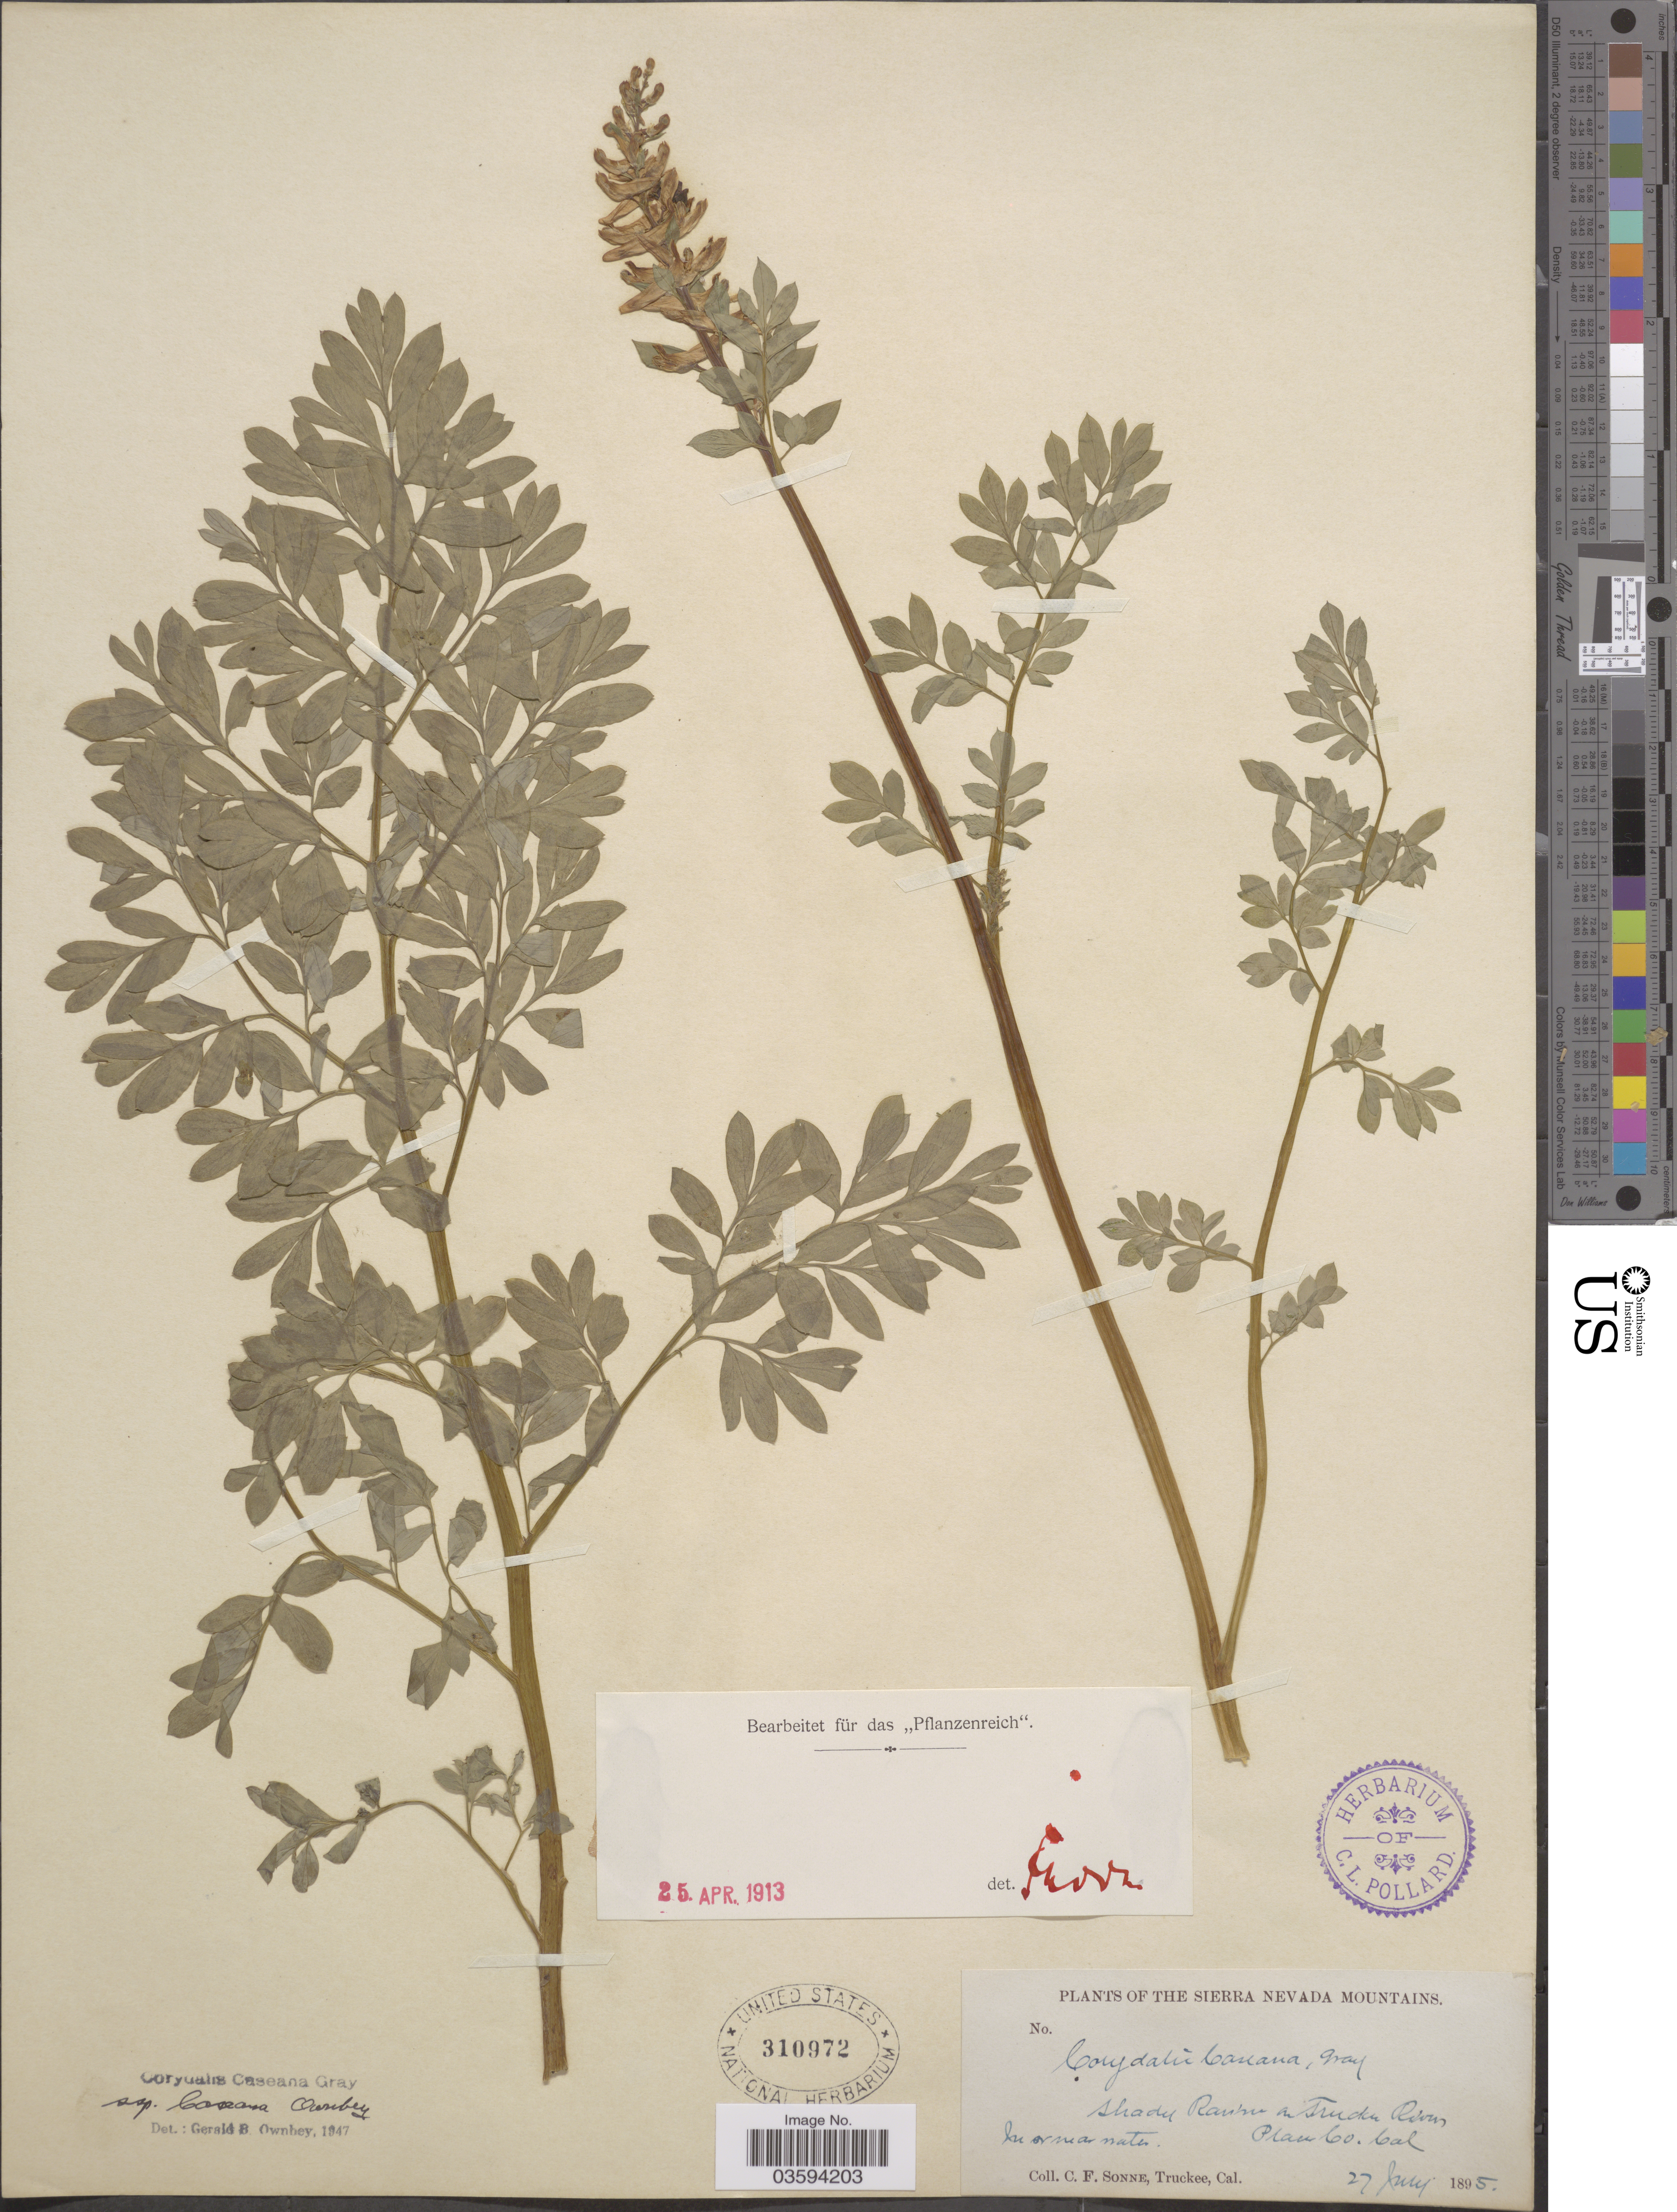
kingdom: Plantae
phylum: Tracheophyta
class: Magnoliopsida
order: Ranunculales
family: Papaveraceae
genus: Corydalis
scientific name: Corydalis caseana subsp. caseana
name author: A. Gray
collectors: C. Sonne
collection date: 1895-07-27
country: United States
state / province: California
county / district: Placer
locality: The Sierra Nevada Mountains. Shady Ravine on Truckee River, Placer Co.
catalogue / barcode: US 310972